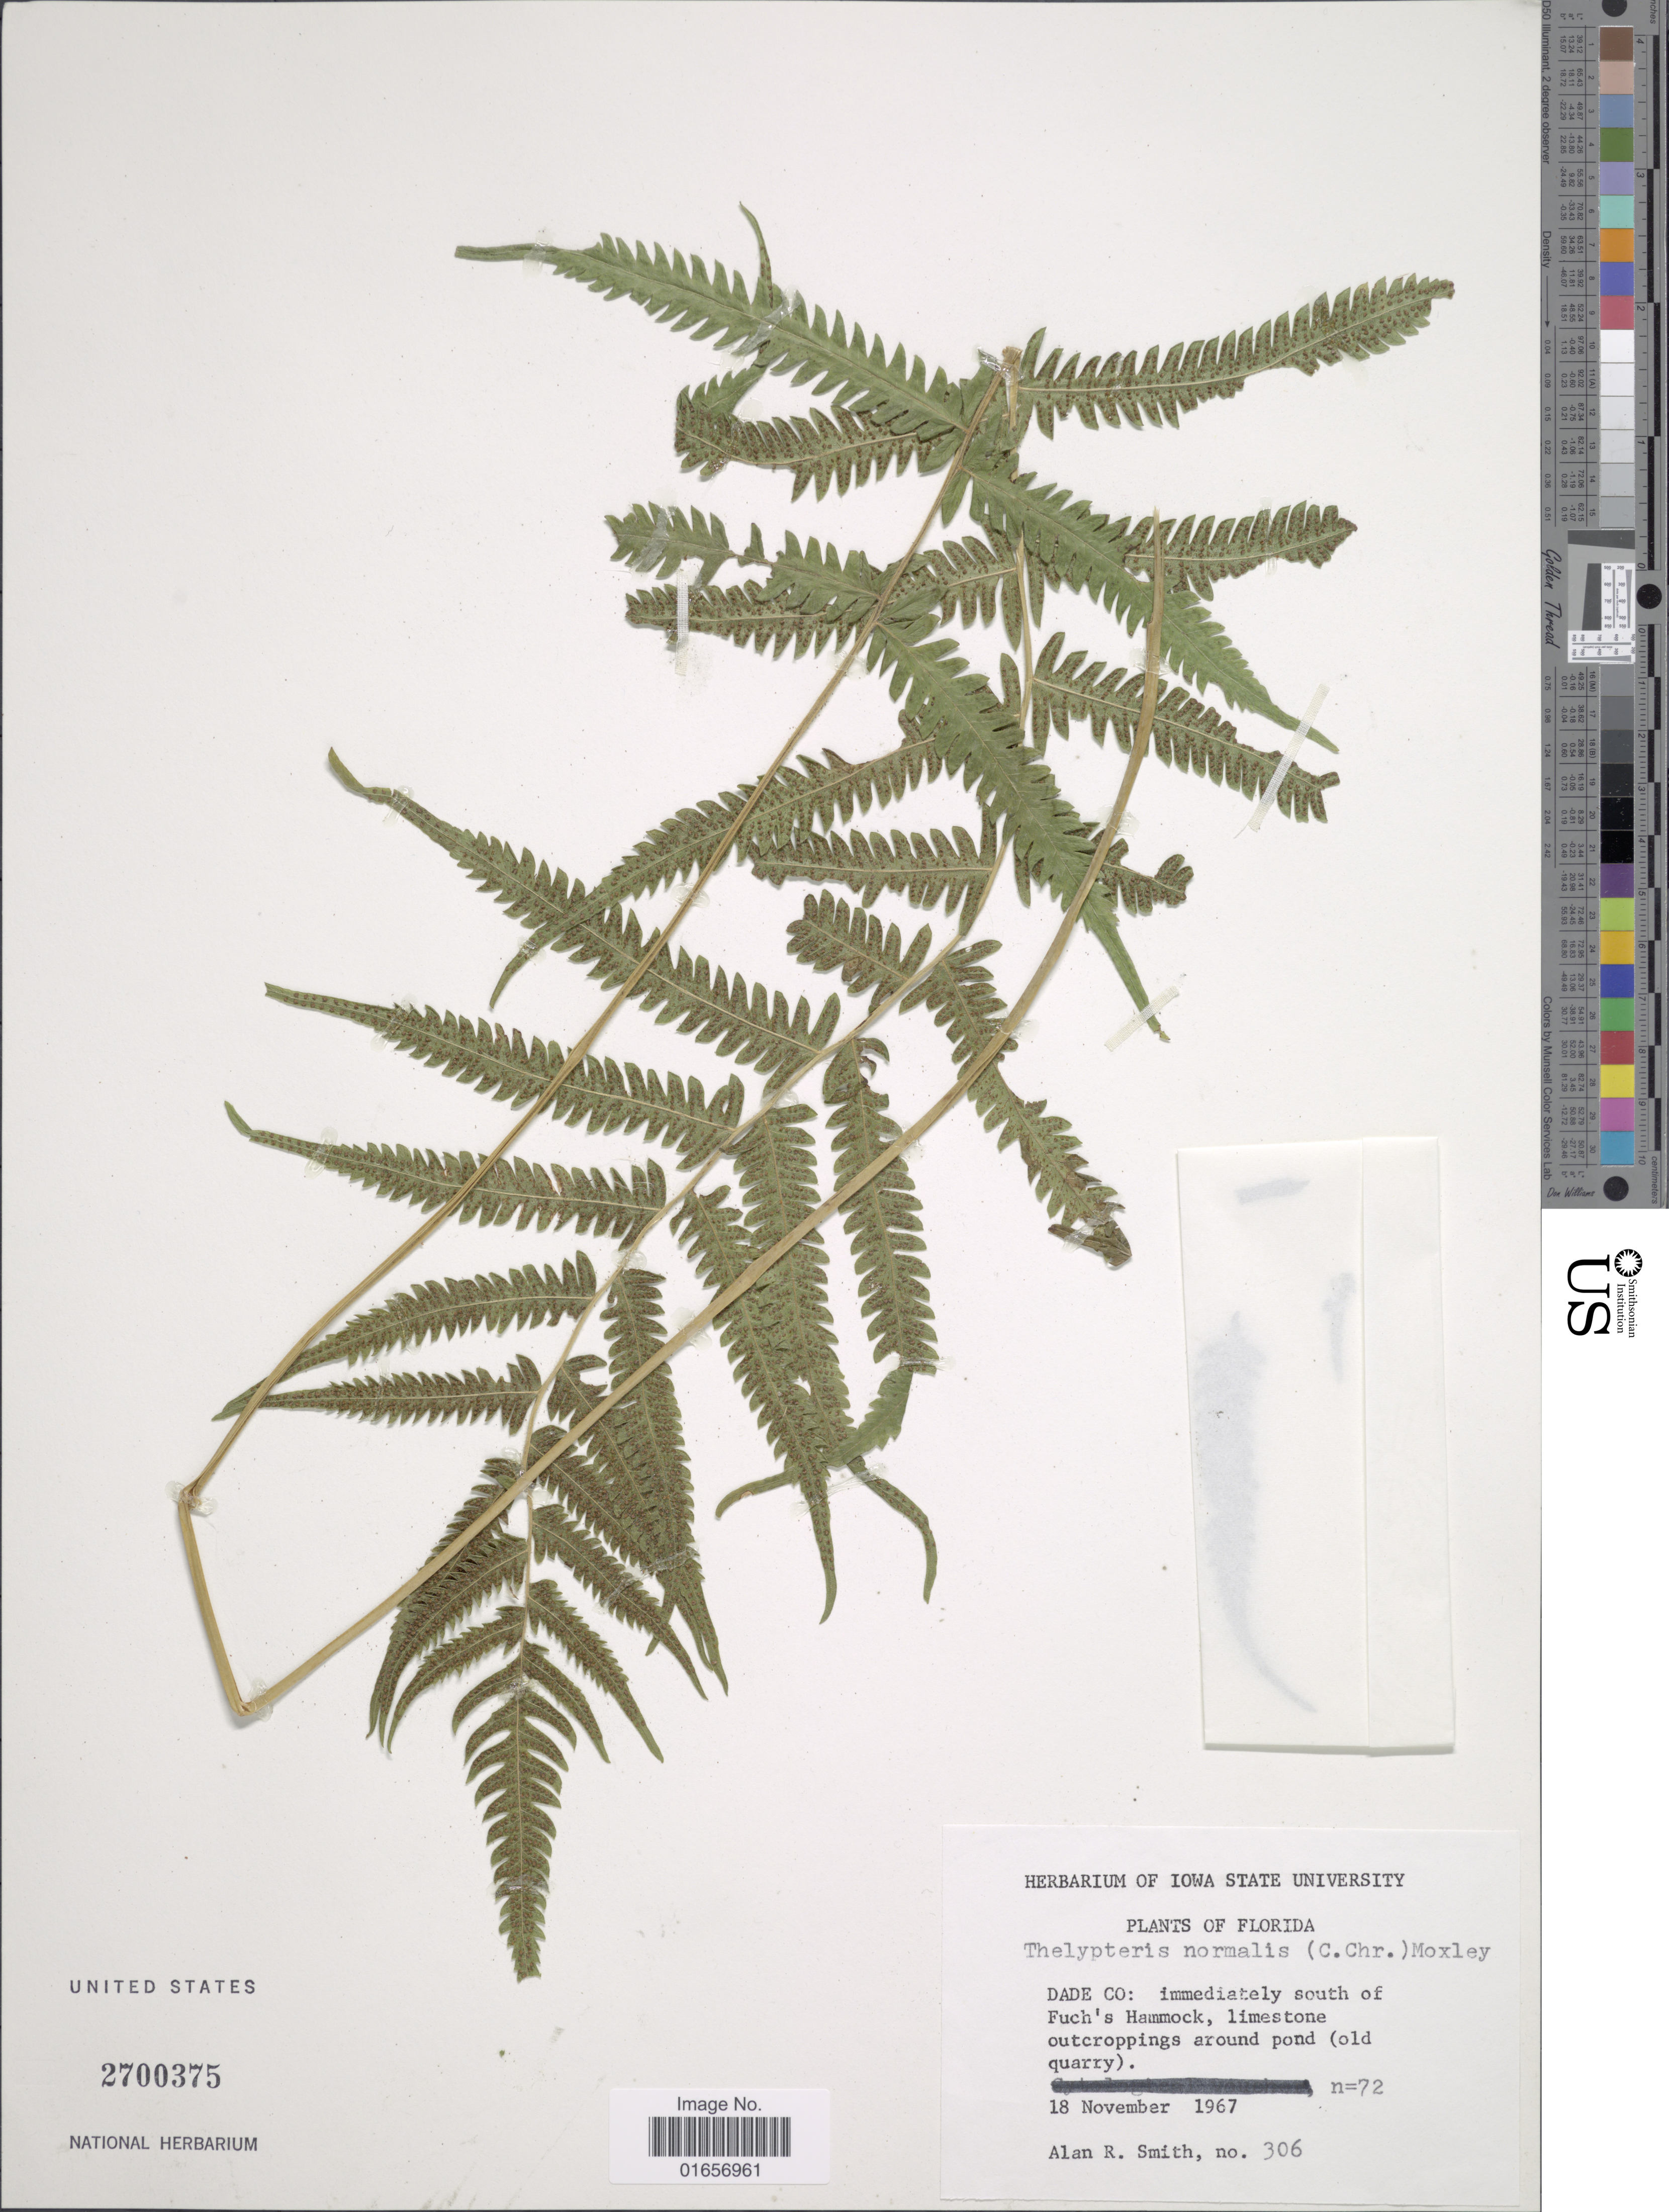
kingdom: Plantae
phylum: Tracheophyta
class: Polypodiopsida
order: Polypodiales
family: Thelypteridaceae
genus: Christella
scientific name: Christella kunthii comb. ined.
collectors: A. R. Smith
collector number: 306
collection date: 1967-11-18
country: United States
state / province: Florida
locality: Dade Co: immediately south of Fuch's Hammock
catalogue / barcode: US 2700375